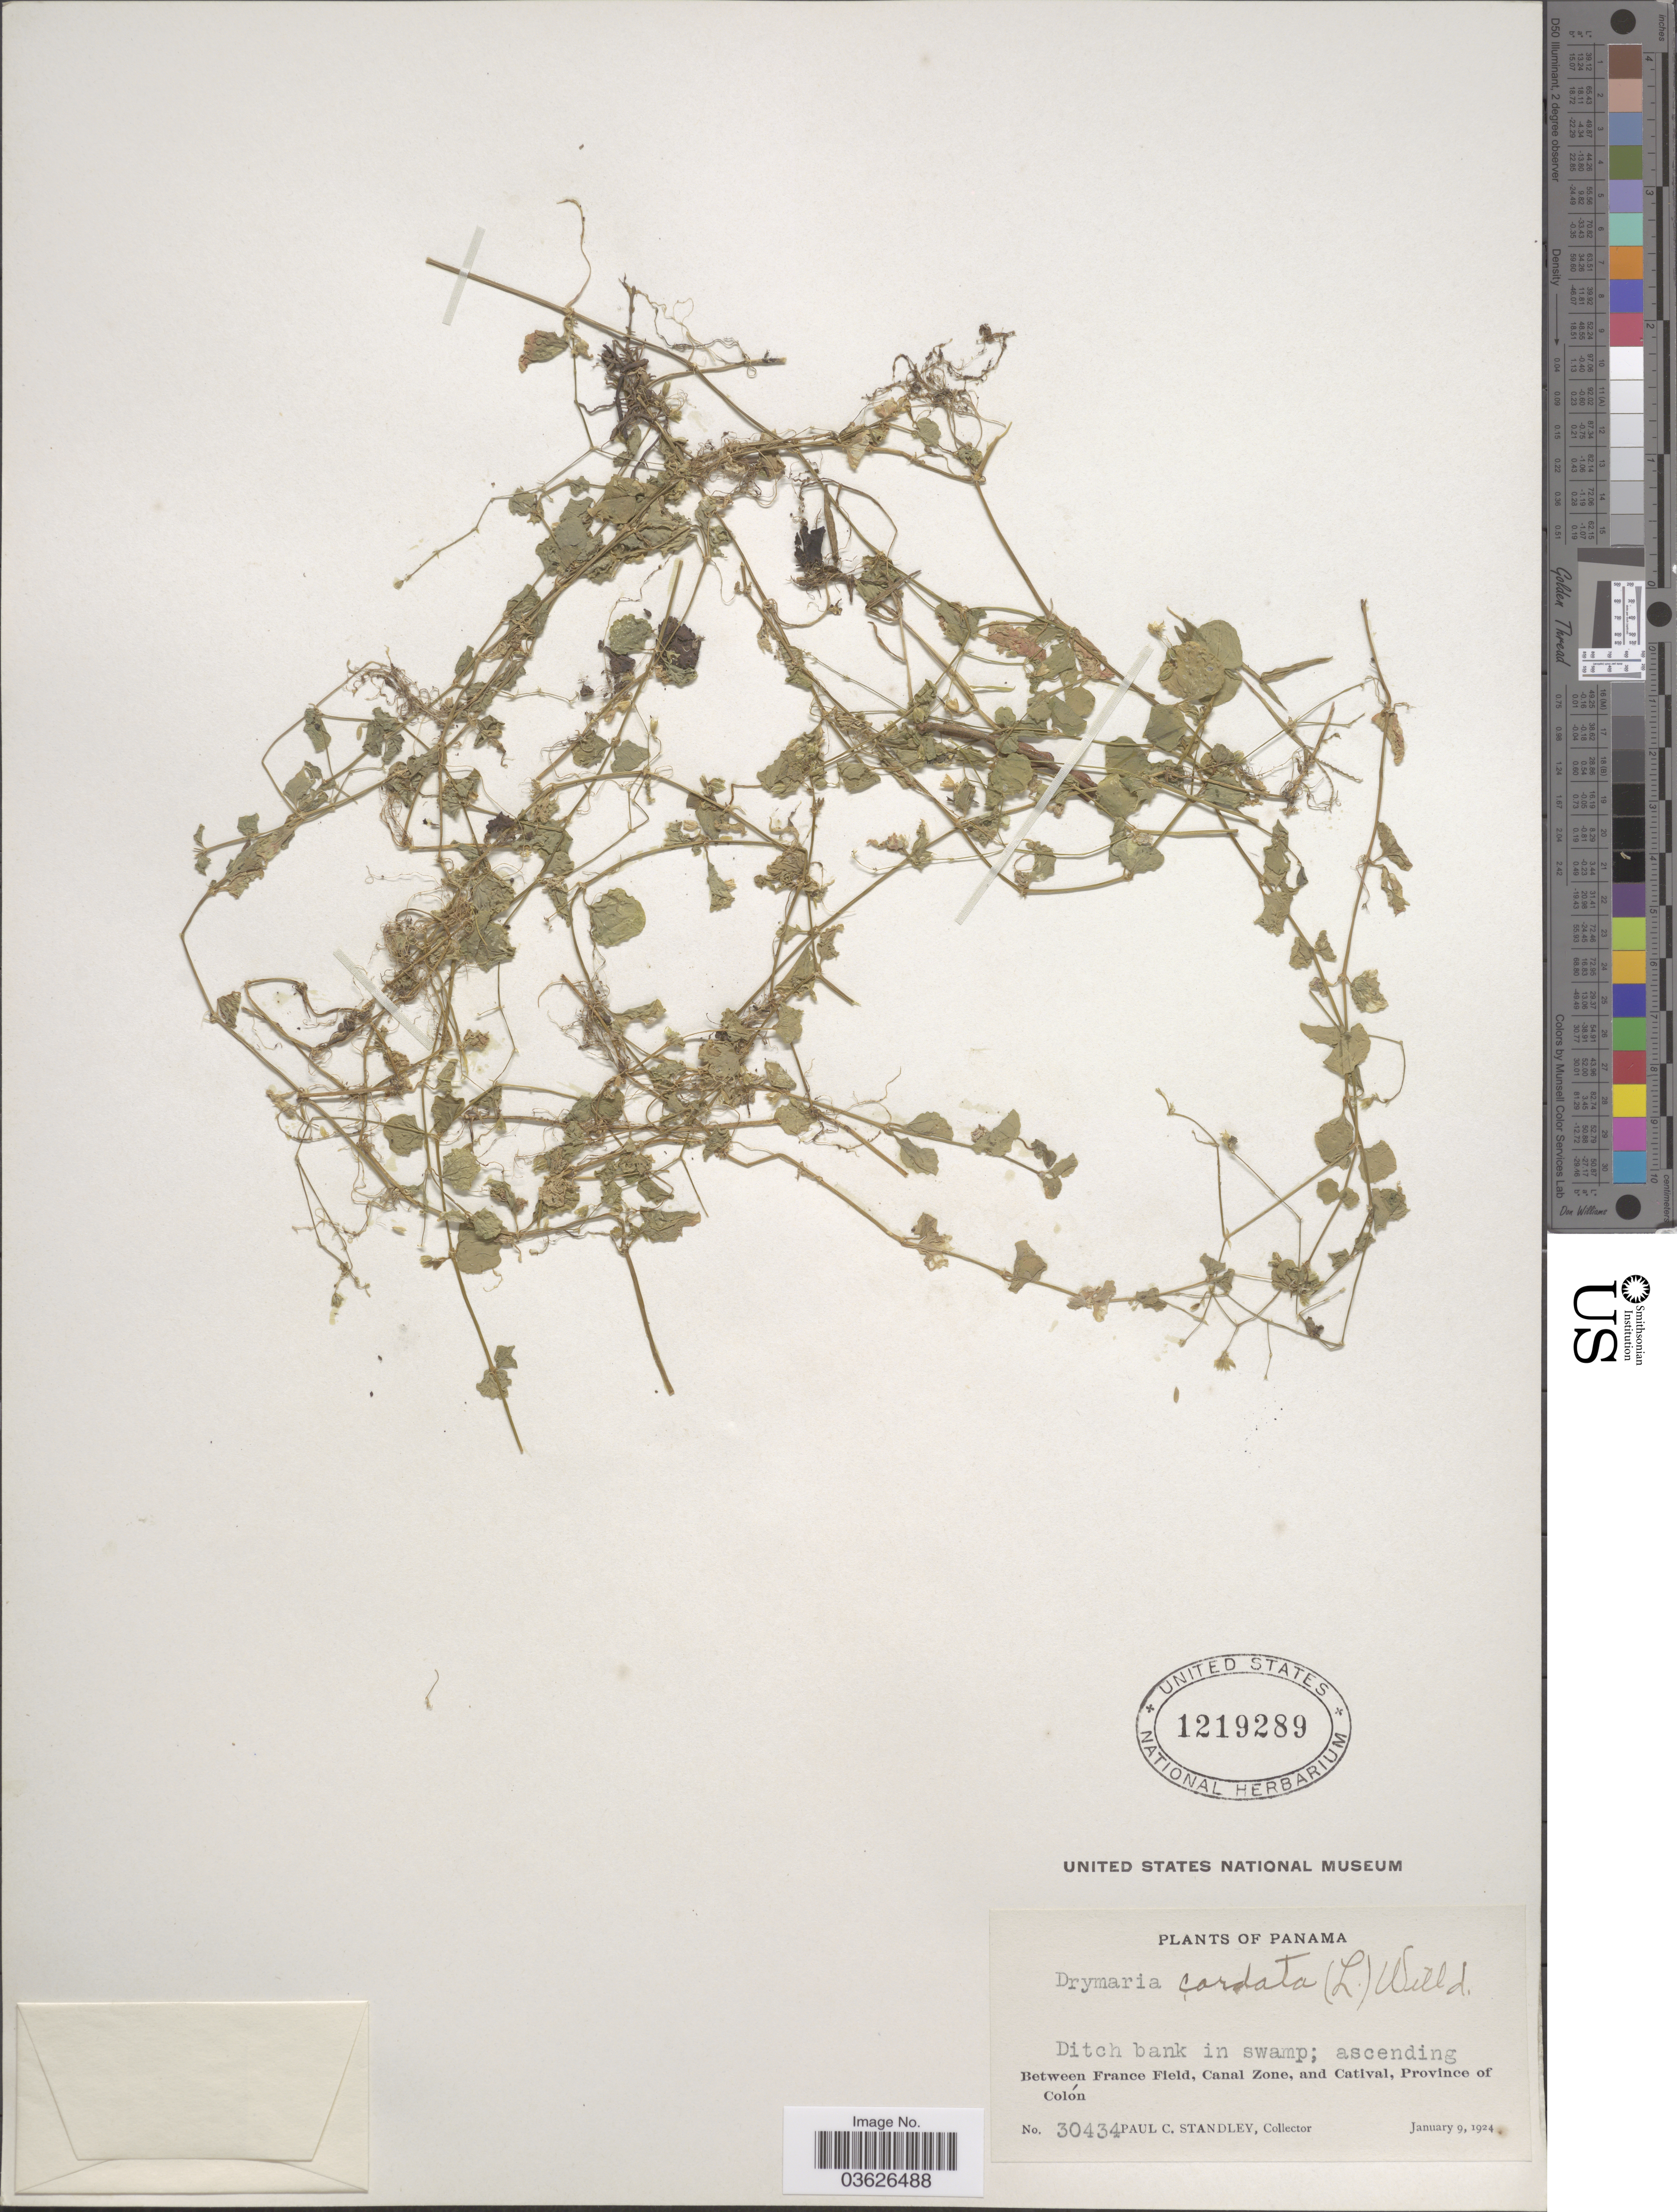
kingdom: Plantae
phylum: Tracheophyta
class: Magnoliopsida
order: Caryophyllales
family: Caryophyllaceae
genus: Drymaria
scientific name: Drymaria cordata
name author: (L.) Willd. ex Schult.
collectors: P. C. Standley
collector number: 30434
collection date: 1924-01-09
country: Panama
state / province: Colón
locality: Between France Field, Canal Zone, and Catival.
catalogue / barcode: US 1219289